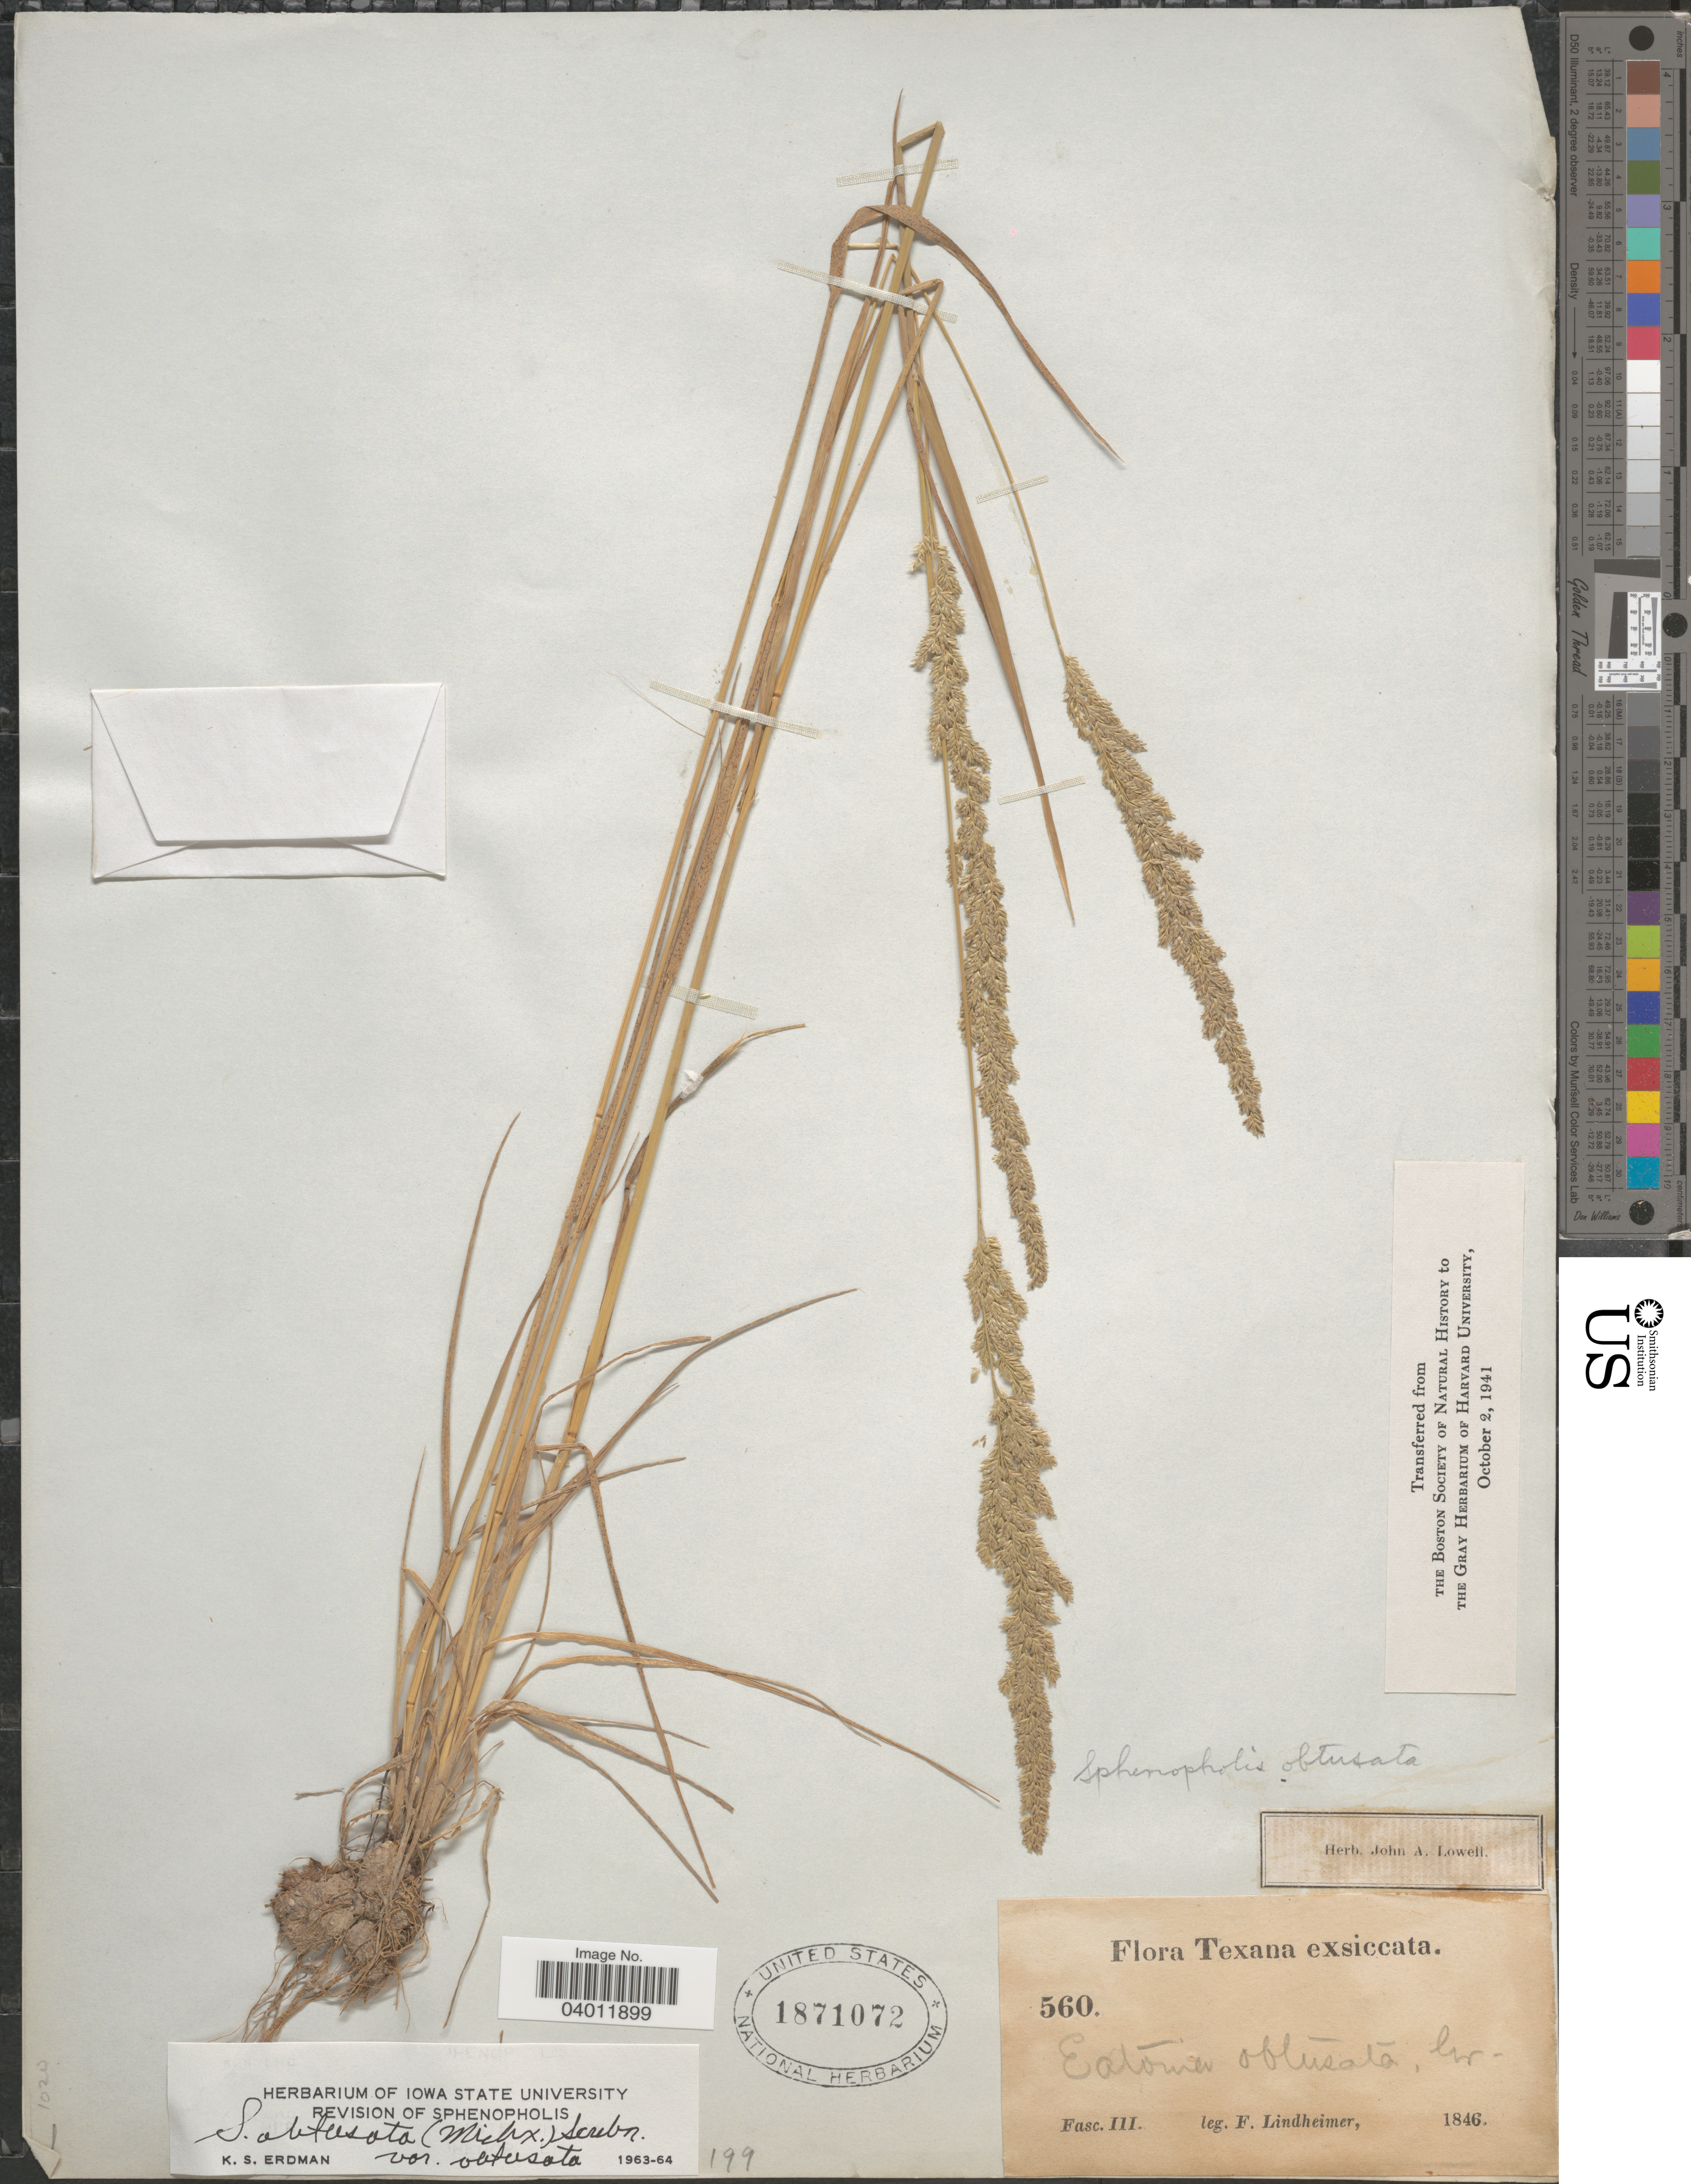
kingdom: Plantae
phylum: Tracheophyta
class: Liliopsida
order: Poales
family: Poaceae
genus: Sphenopholis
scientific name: Sphenopholis obtusata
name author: (Michx.) Scribn.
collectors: F. Lindheimer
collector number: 560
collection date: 1846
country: United States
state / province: Texas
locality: Fasc. III.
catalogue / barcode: US 1871072